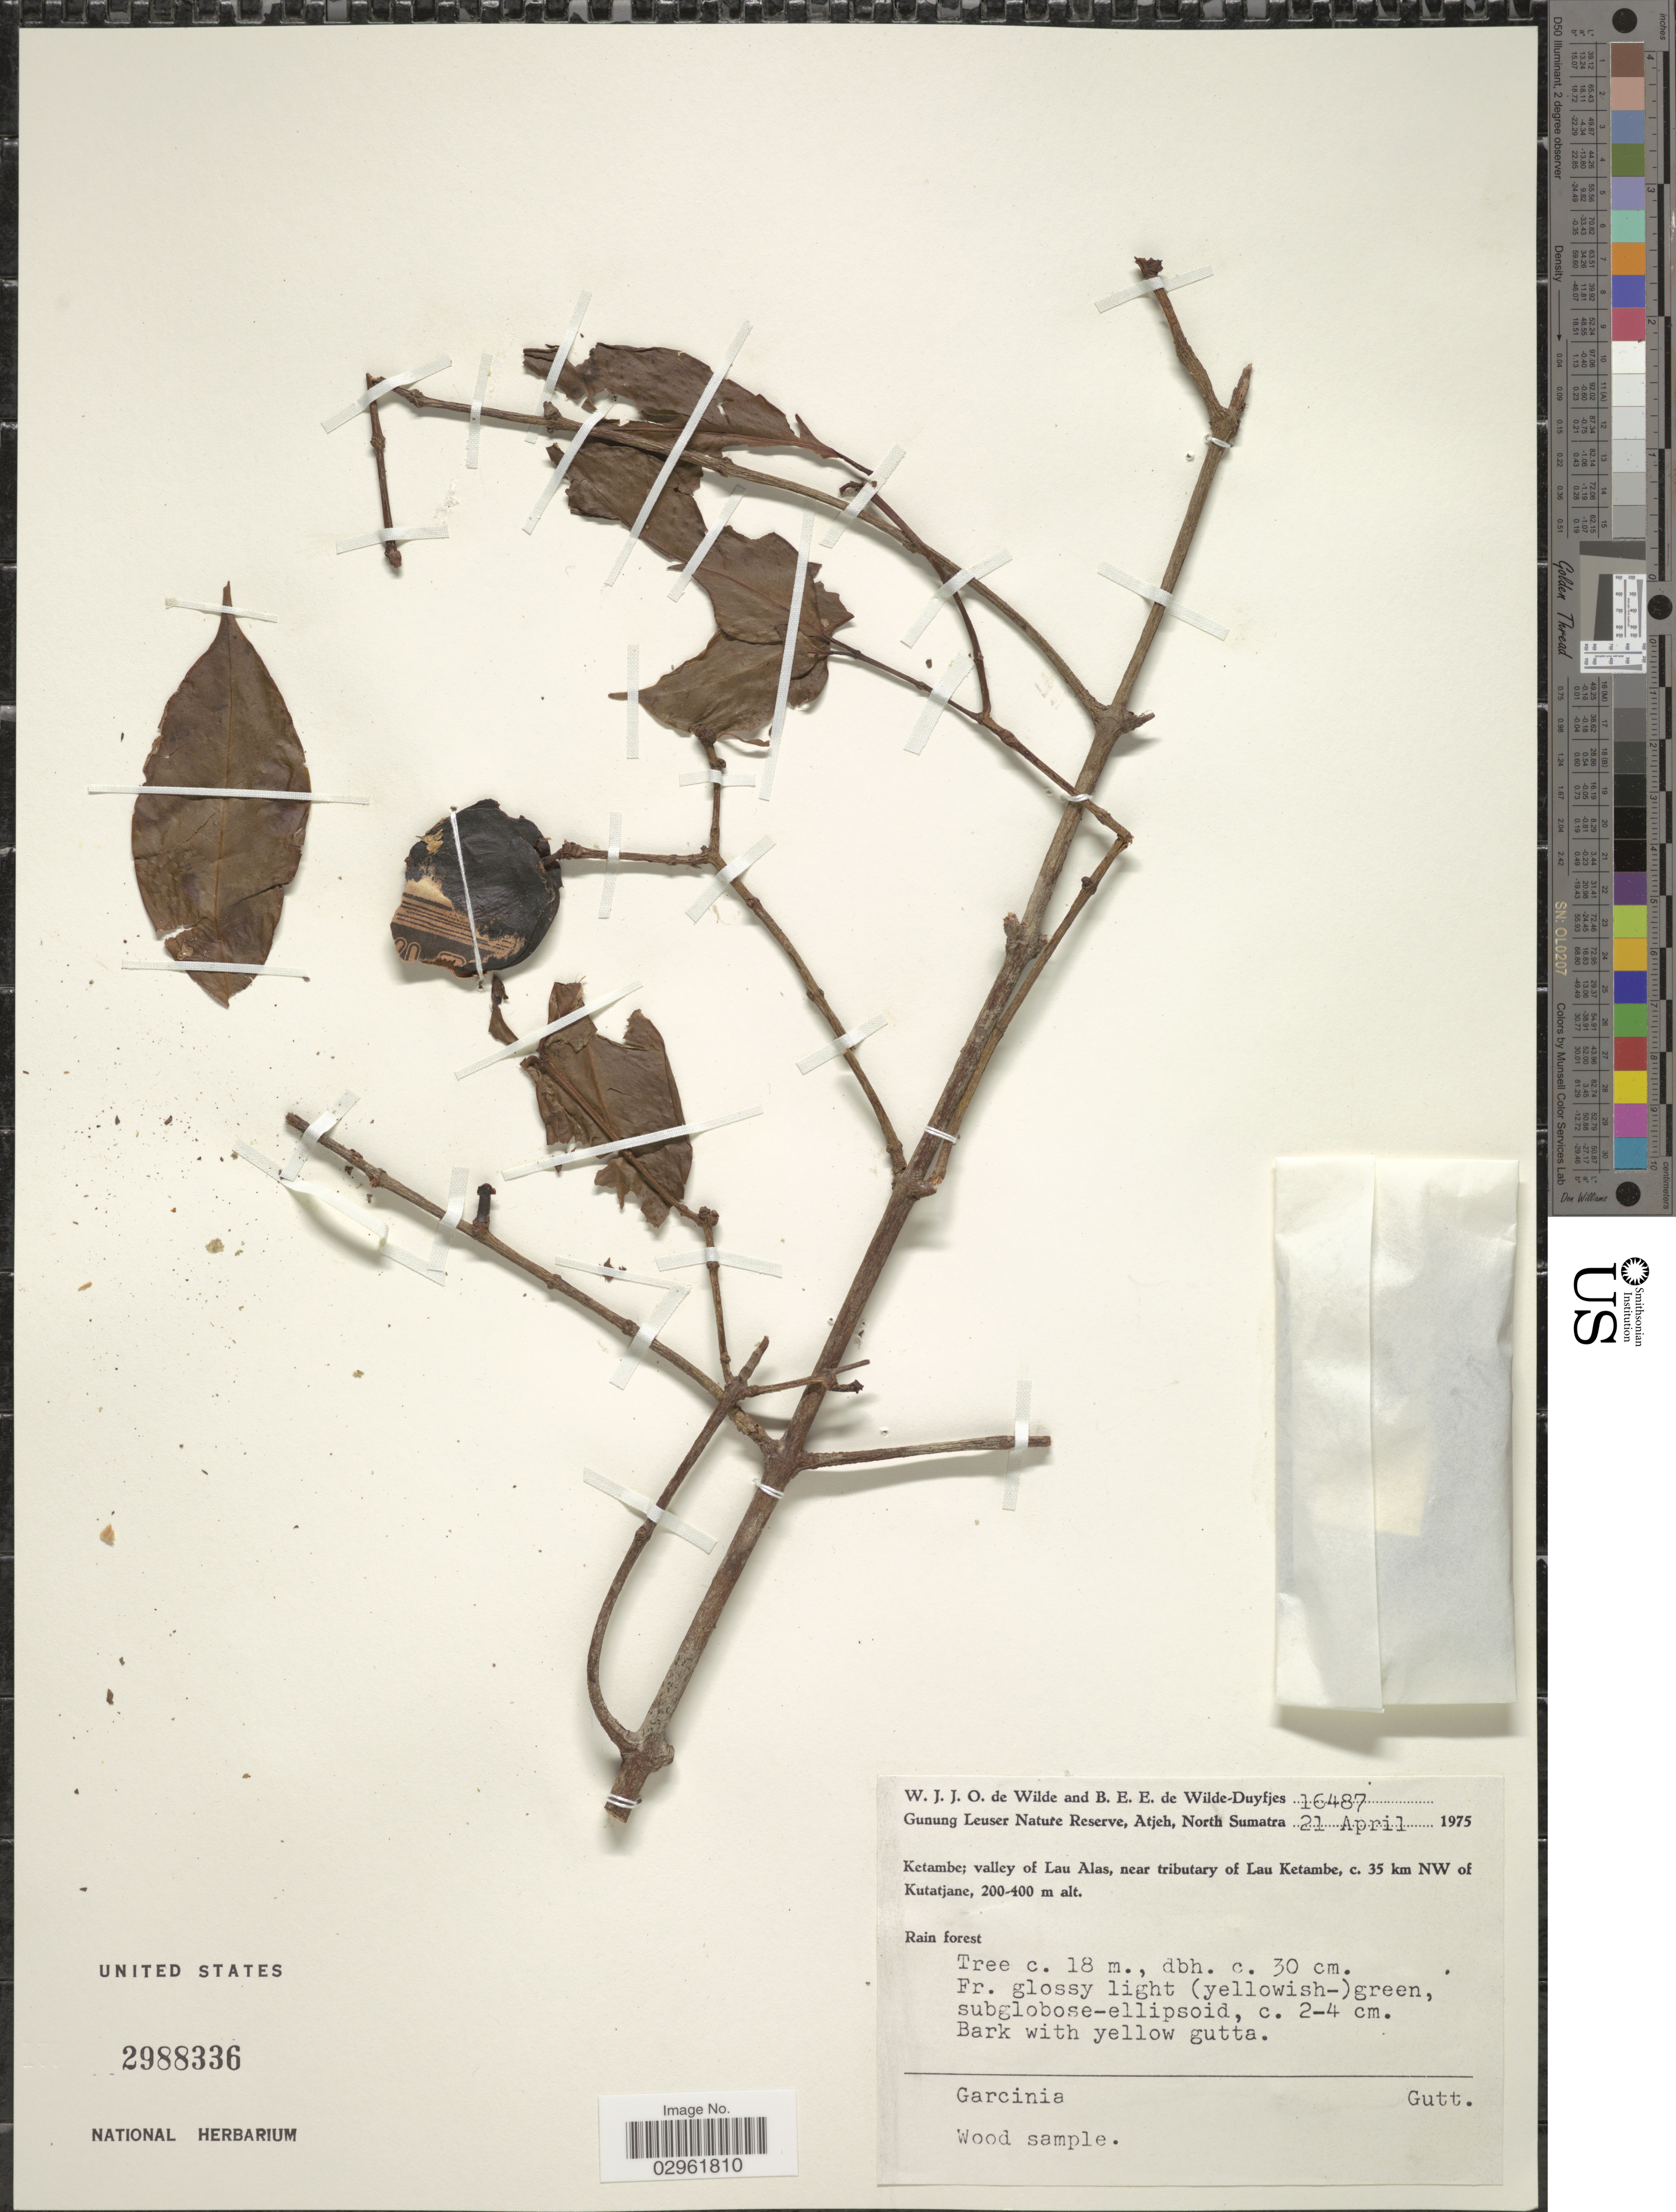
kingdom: Plantae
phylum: Tracheophyta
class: Magnoliopsida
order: Malpighiales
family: Clusiaceae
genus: Garcinia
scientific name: Garcinia sp.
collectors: W. J. de Wilde & B. E. de Wilde-Duyfjes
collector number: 16487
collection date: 1975-04-21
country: Indonesia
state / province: Sumatra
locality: Gunung Leuser Nature Reserve, Atjeh, North Sumatra, Ketambe; valley of Lau Alas, near tributary of Lau Ketambe, c. 35 km NW of Kutatjane.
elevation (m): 200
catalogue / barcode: US 2988336